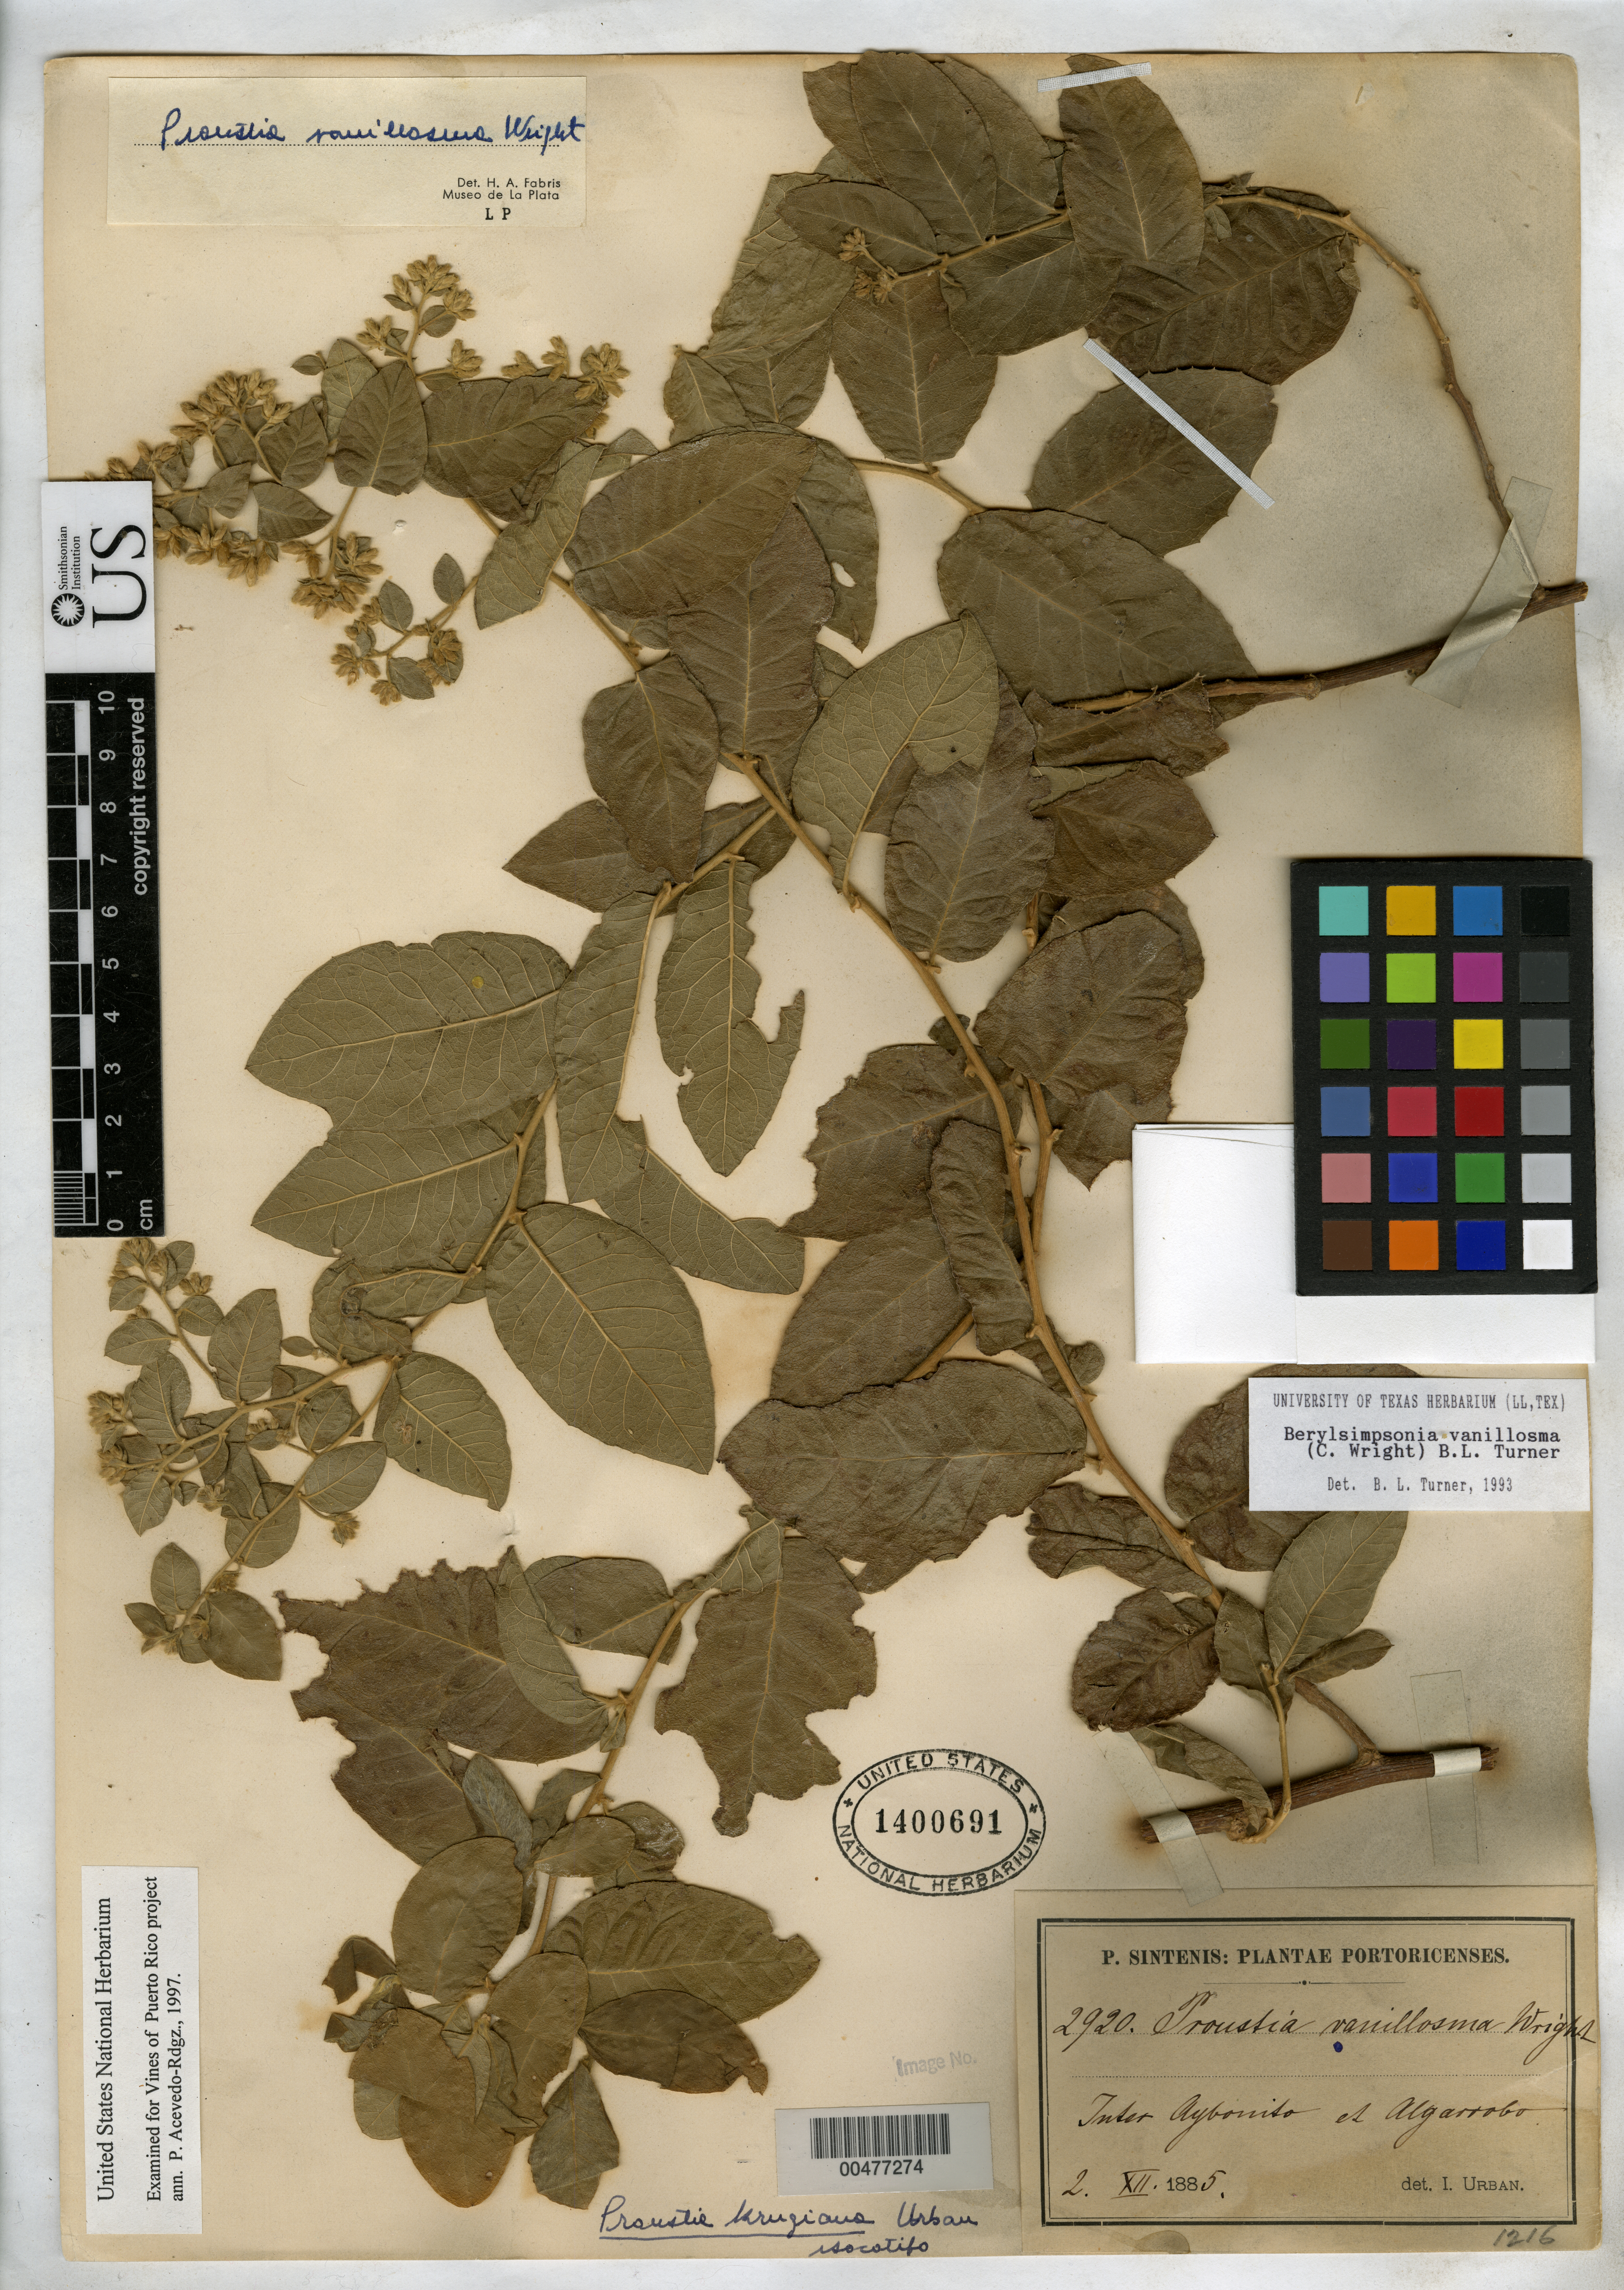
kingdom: Plantae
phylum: Tracheophyta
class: Magnoliopsida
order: Asterales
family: Asteraceae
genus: Proustia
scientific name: Proustia krugiana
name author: Urb.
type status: Syntype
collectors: P. Sintenis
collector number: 2920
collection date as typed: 02 Dec 1885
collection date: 1885-12-02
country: Puerto Rico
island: Greater Antilles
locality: Inter Aibonito et Algarrobo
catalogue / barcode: US 1400691